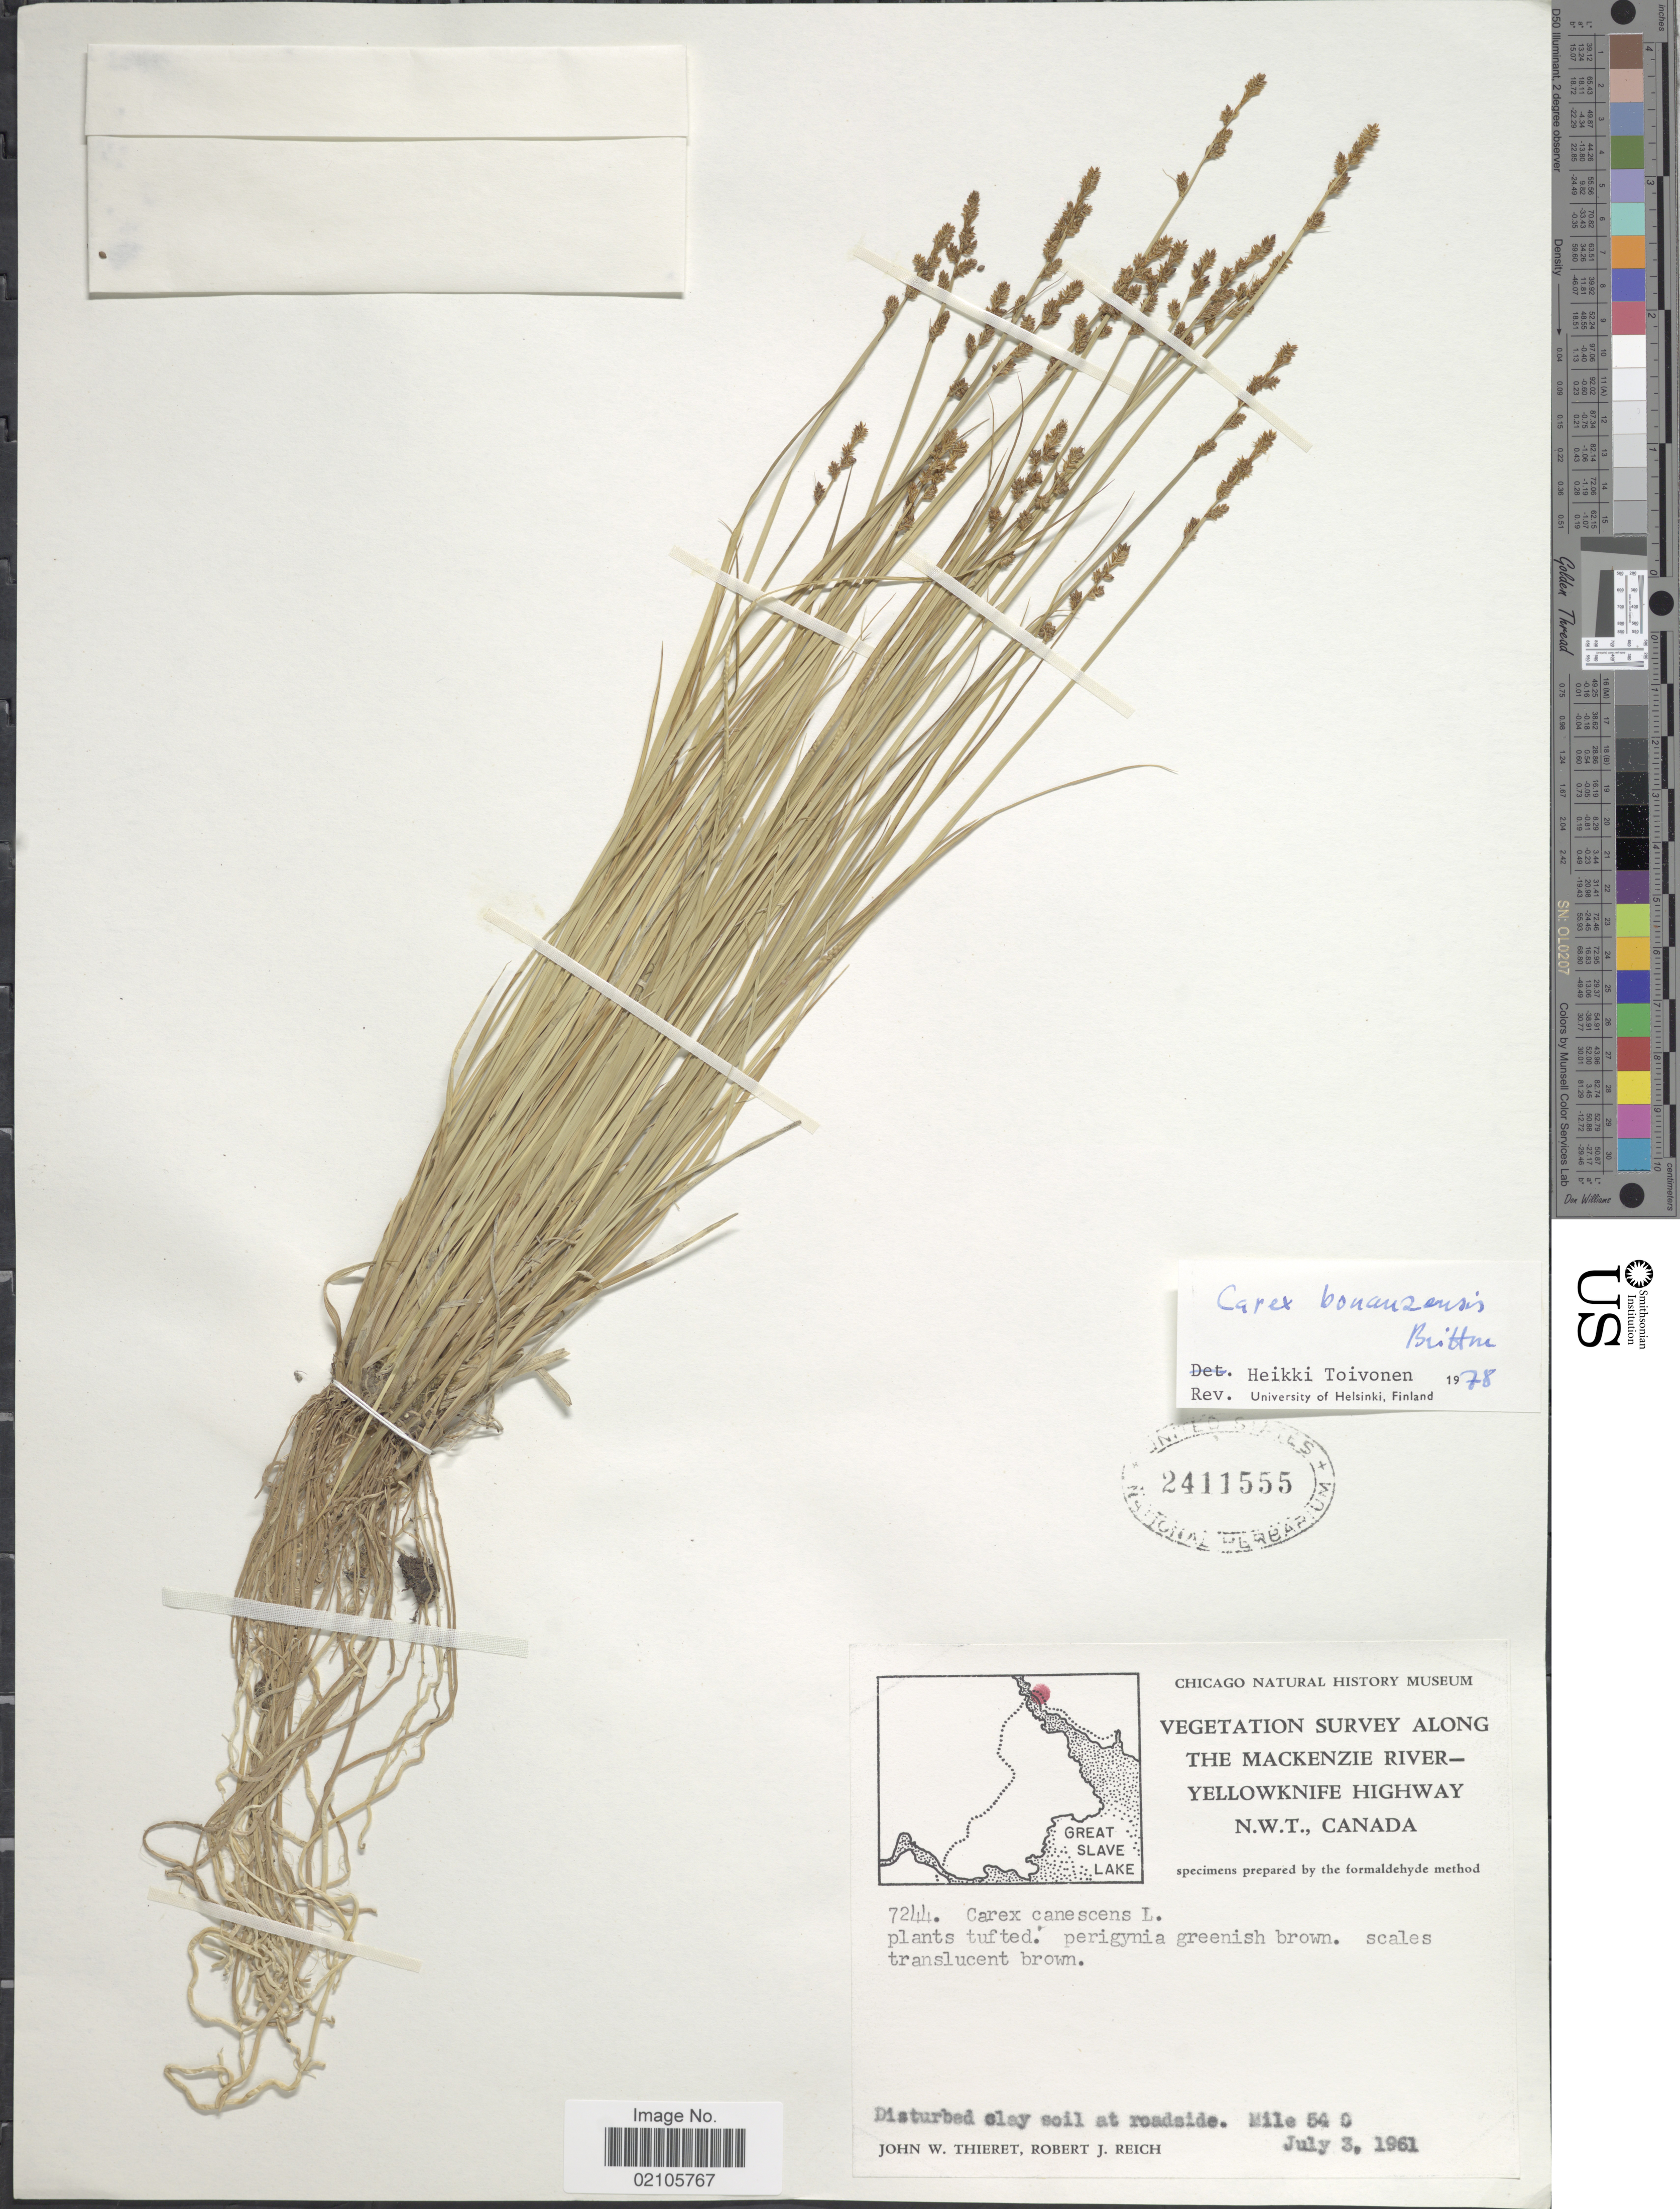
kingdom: Plantae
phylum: Tracheophyta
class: Liliopsida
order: Poales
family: Cyperaceae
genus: Carex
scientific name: Carex bonanzensis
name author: Britton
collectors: J. W. Thieret & R. Reich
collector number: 7244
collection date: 1961-07-03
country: Canada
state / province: Northwest Territories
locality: Along the Mackenzie River- Yellowknife Highway. Mile 54 C.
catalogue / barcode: US 2411555